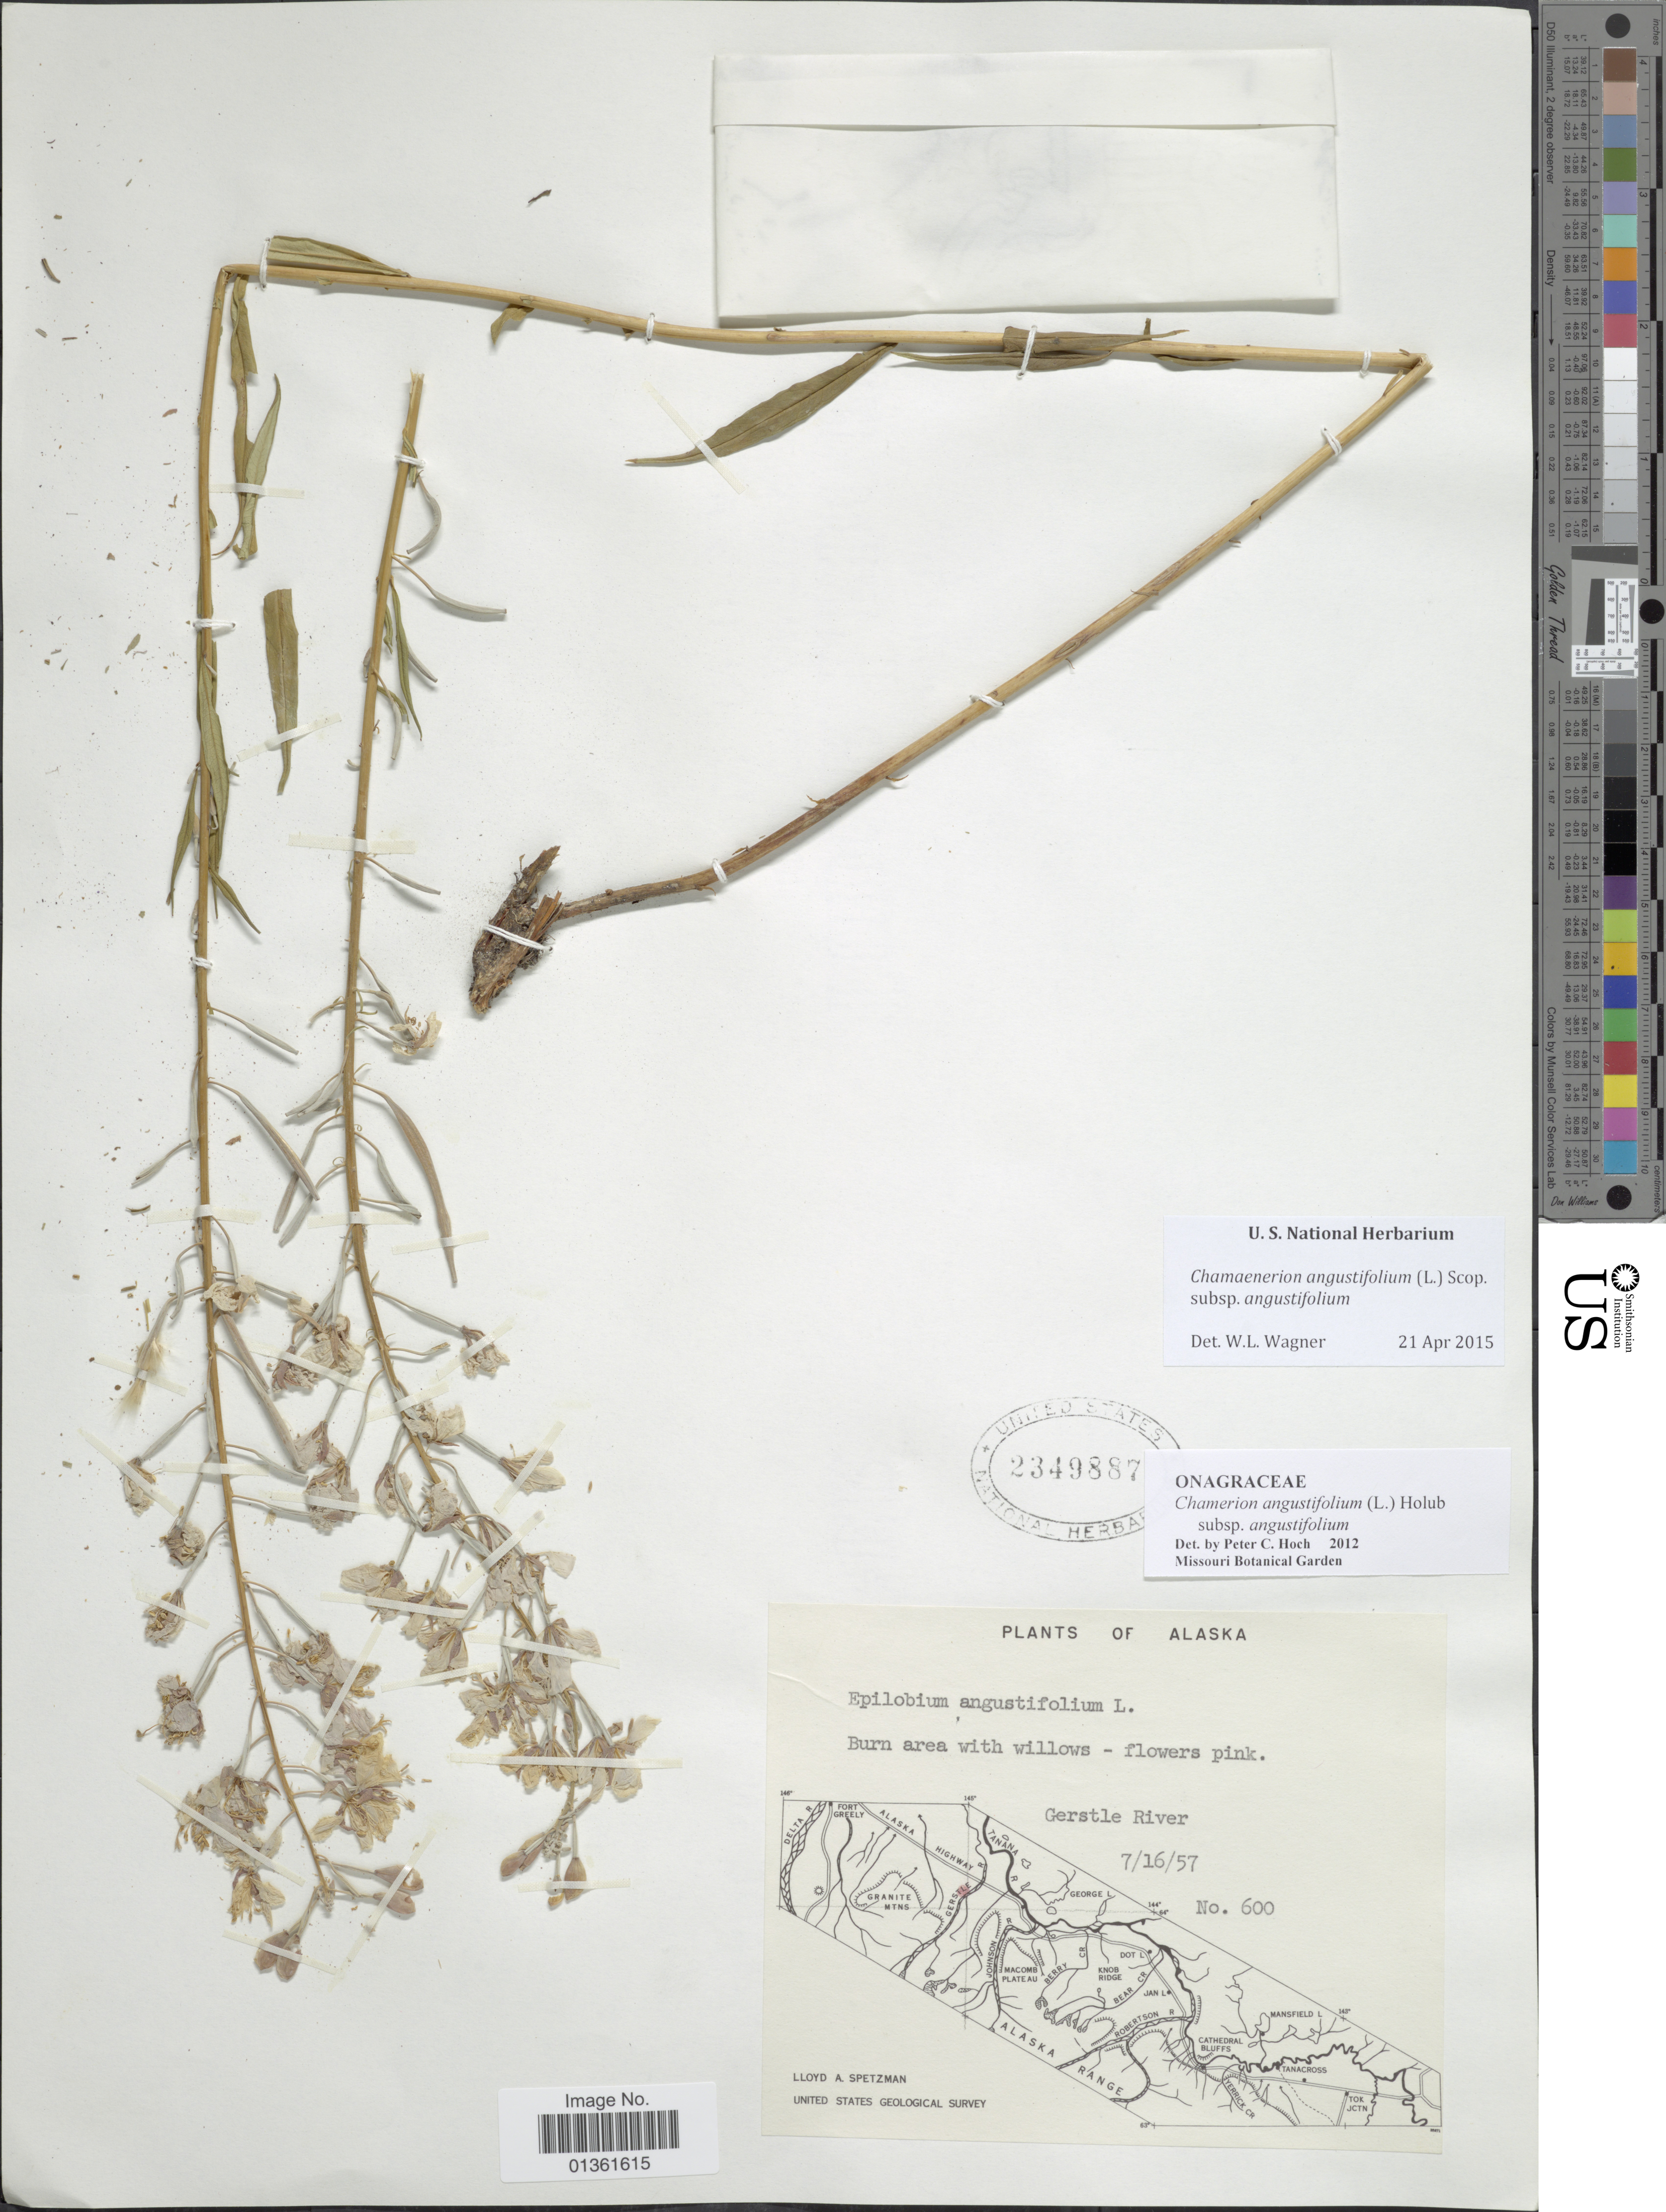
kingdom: Plantae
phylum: Tracheophyta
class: Magnoliopsida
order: Myrtales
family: Onagraceae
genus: Chamaenerion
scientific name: Chamaenerion angustifolium subsp. angustifolium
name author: (L.) Scop.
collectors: L. Spetzman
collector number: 600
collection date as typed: Transcribed d/m/y: 16/7/57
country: United States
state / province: Alaska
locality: Gerstle River.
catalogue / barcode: US 2349887